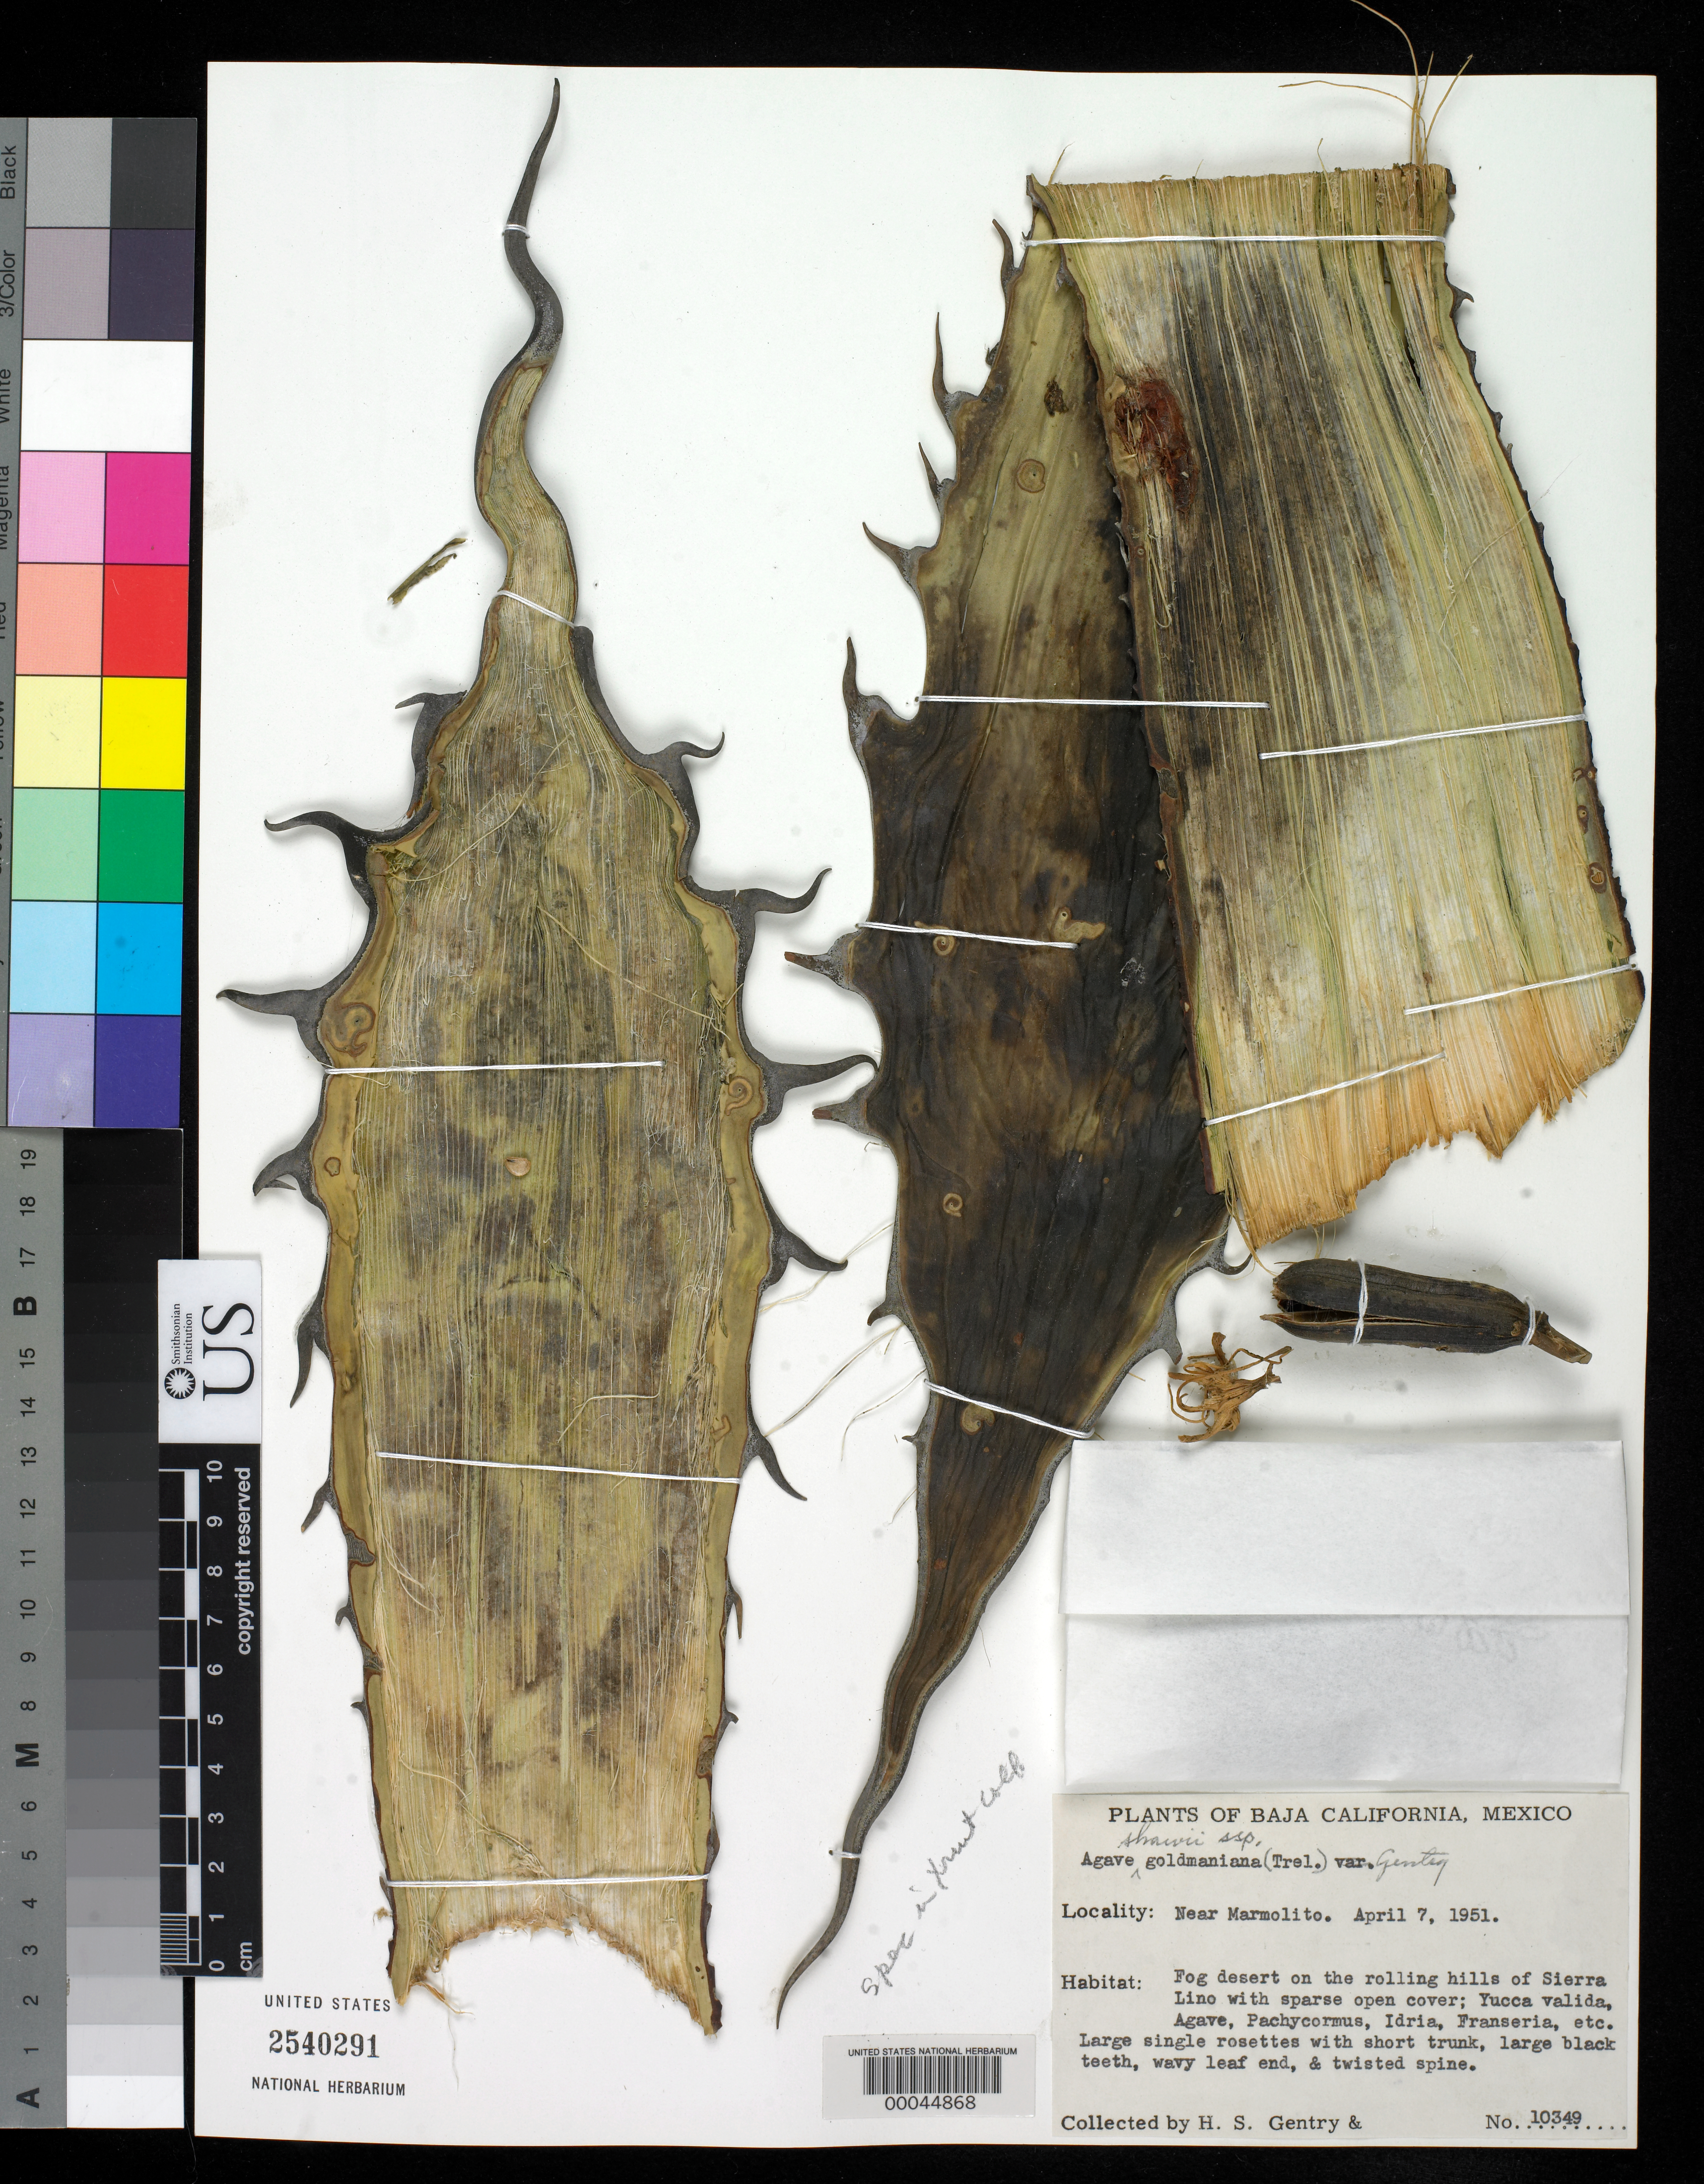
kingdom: Plantae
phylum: Tracheophyta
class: Liliopsida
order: Asparagales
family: Asparagaceae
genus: Agave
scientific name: Agave shawii subsp. goldmaniana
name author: (Trel.) Gentry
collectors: H. S. Gentry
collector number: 10349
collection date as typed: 07 Apr 1951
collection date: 1951-04-07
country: Mexico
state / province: Baja California Norte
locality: Near marmolito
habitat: Fog desert on rolling hills of sierra lino w/sparse open cover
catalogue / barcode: US 2540291